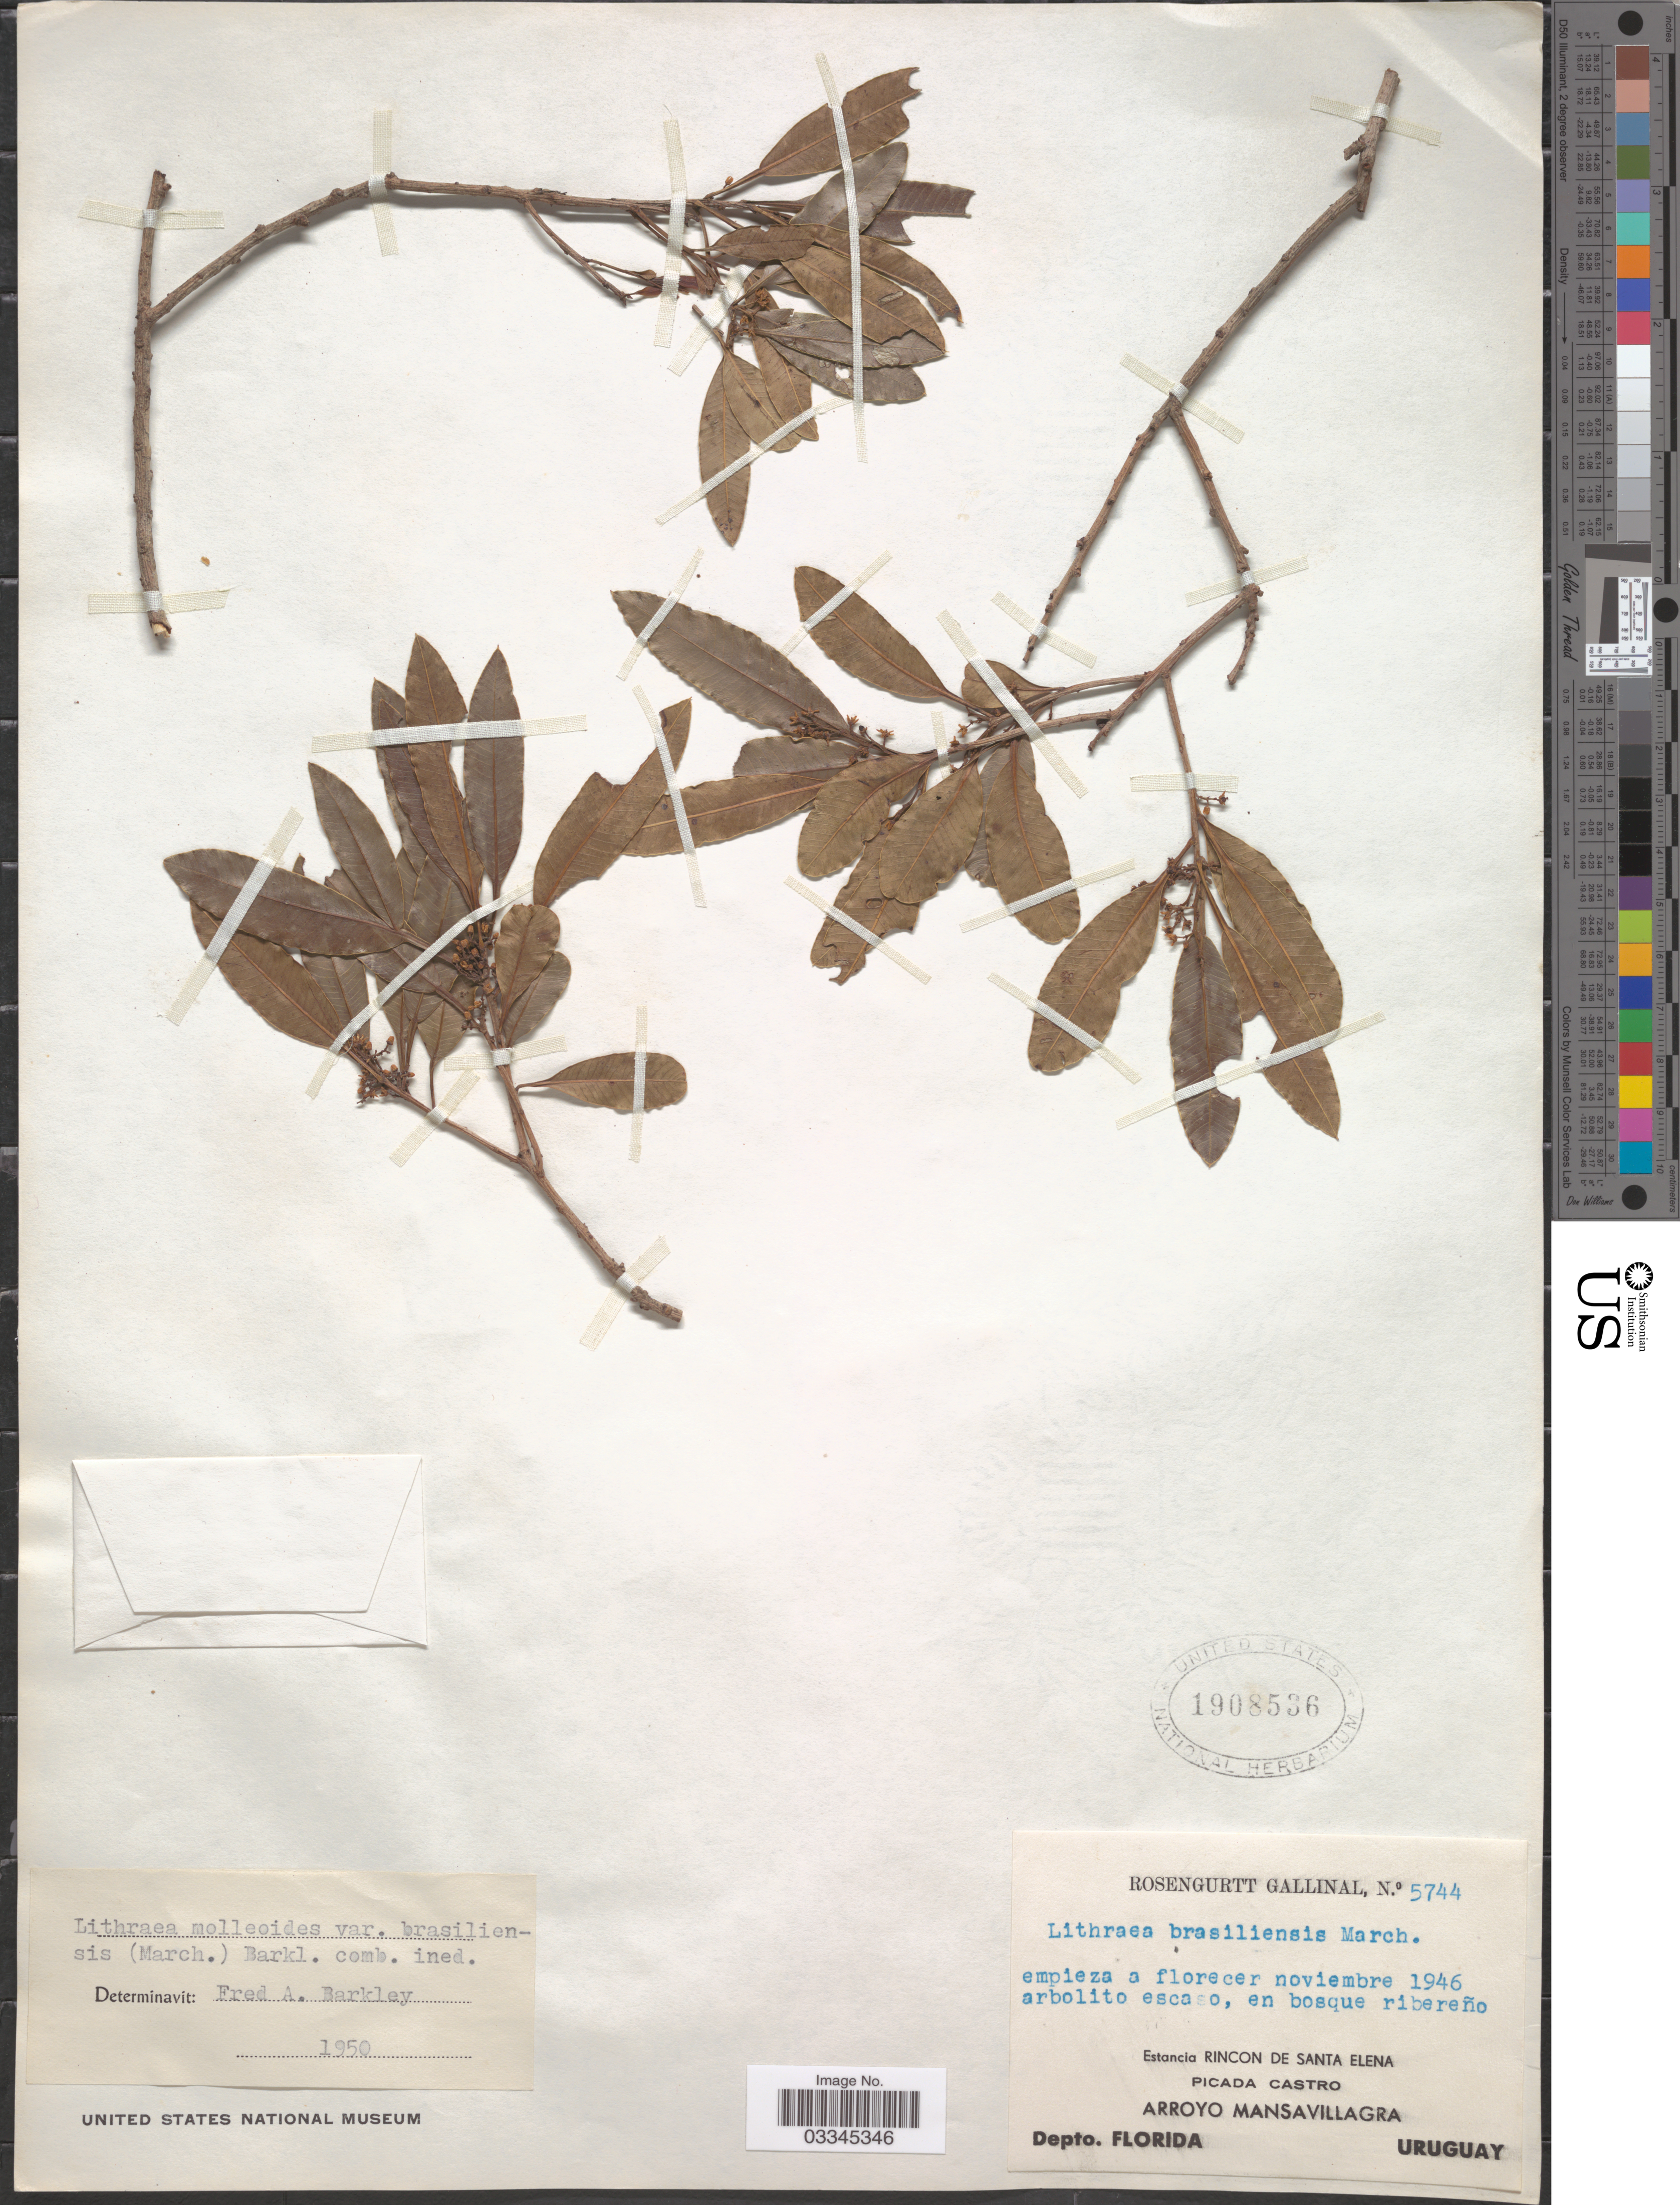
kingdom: Plantae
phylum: Tracheophyta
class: Magnoliopsida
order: Sapindales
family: Anacardiaceae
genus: Lithraea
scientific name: Lithraea brasiliensis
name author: Marchand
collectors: R. Gallinal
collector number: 5744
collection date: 1946-11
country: Uruguay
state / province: Florida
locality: Estancia Rincon de Santa Elena, Picada Castro, Arroyo Mansavillagra. Depto. Florida.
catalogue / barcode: US 1908536